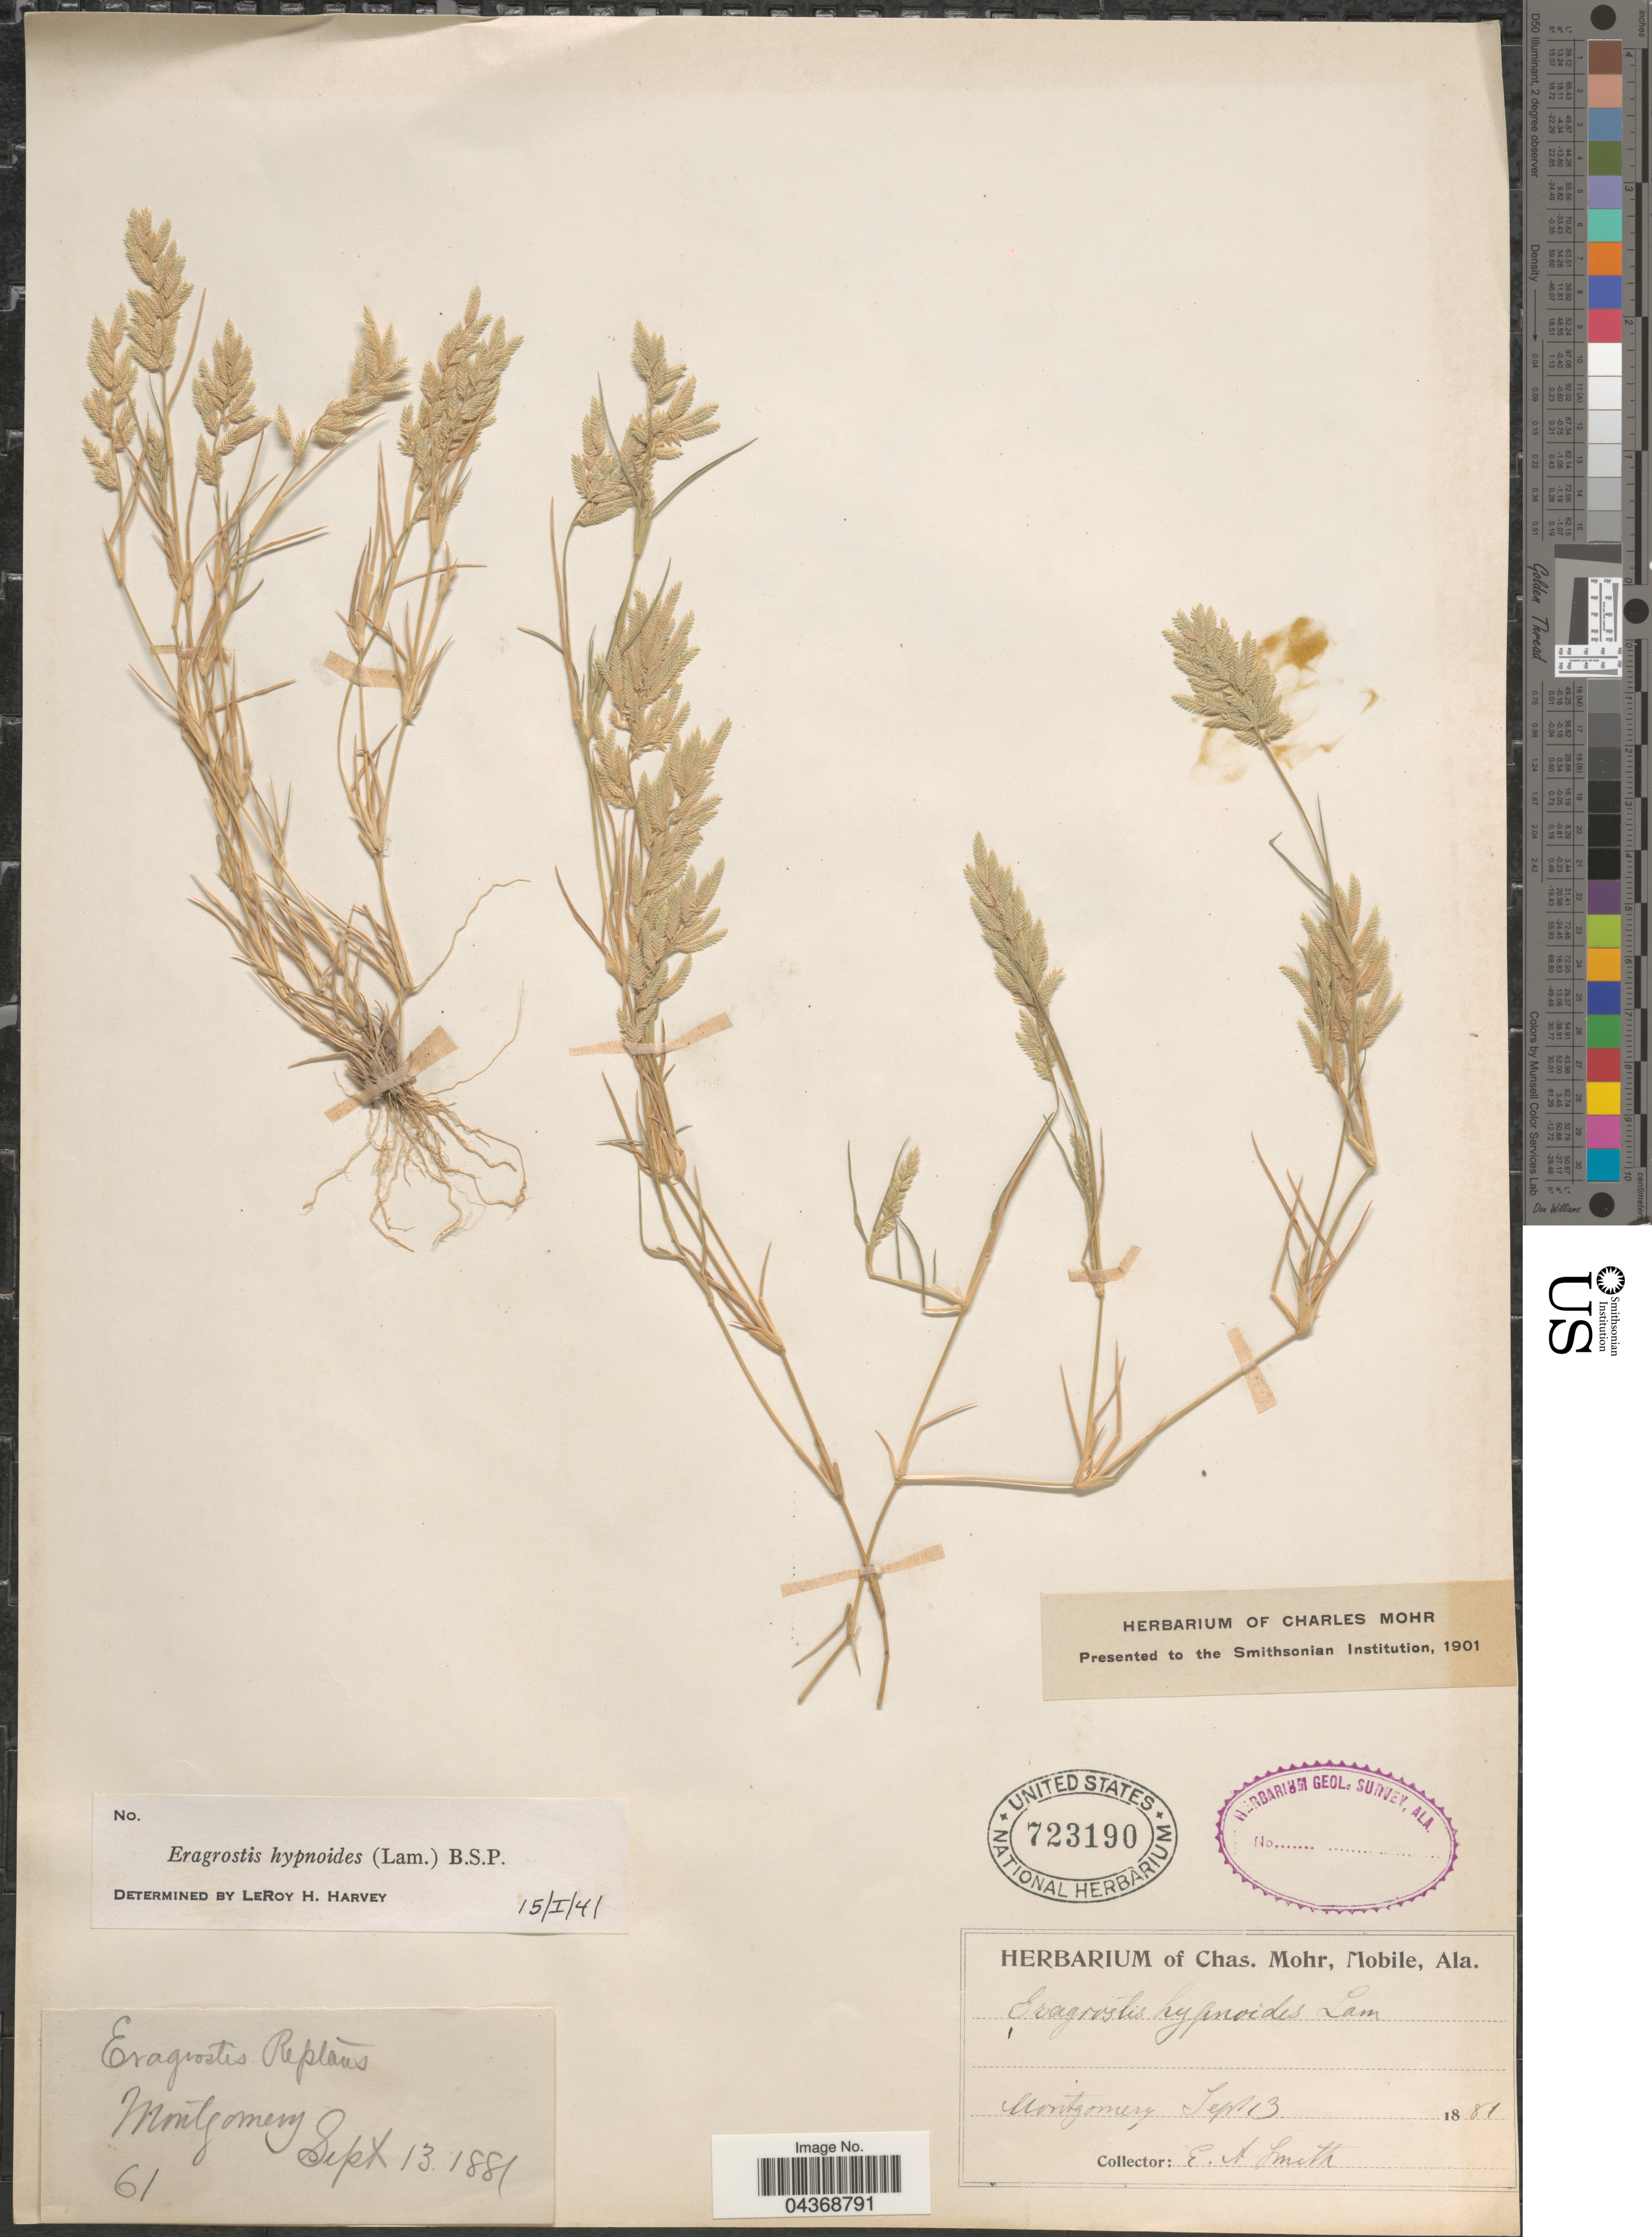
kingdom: Plantae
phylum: Tracheophyta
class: Liliopsida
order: Poales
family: Poaceae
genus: Eragrostis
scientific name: Eragrostis hypnoides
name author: (Lam.) Britton, Stearns & Poggenb.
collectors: E. A. Smith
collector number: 61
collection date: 1881-09-13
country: United States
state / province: Alabama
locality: Montgomery.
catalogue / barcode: US 723190